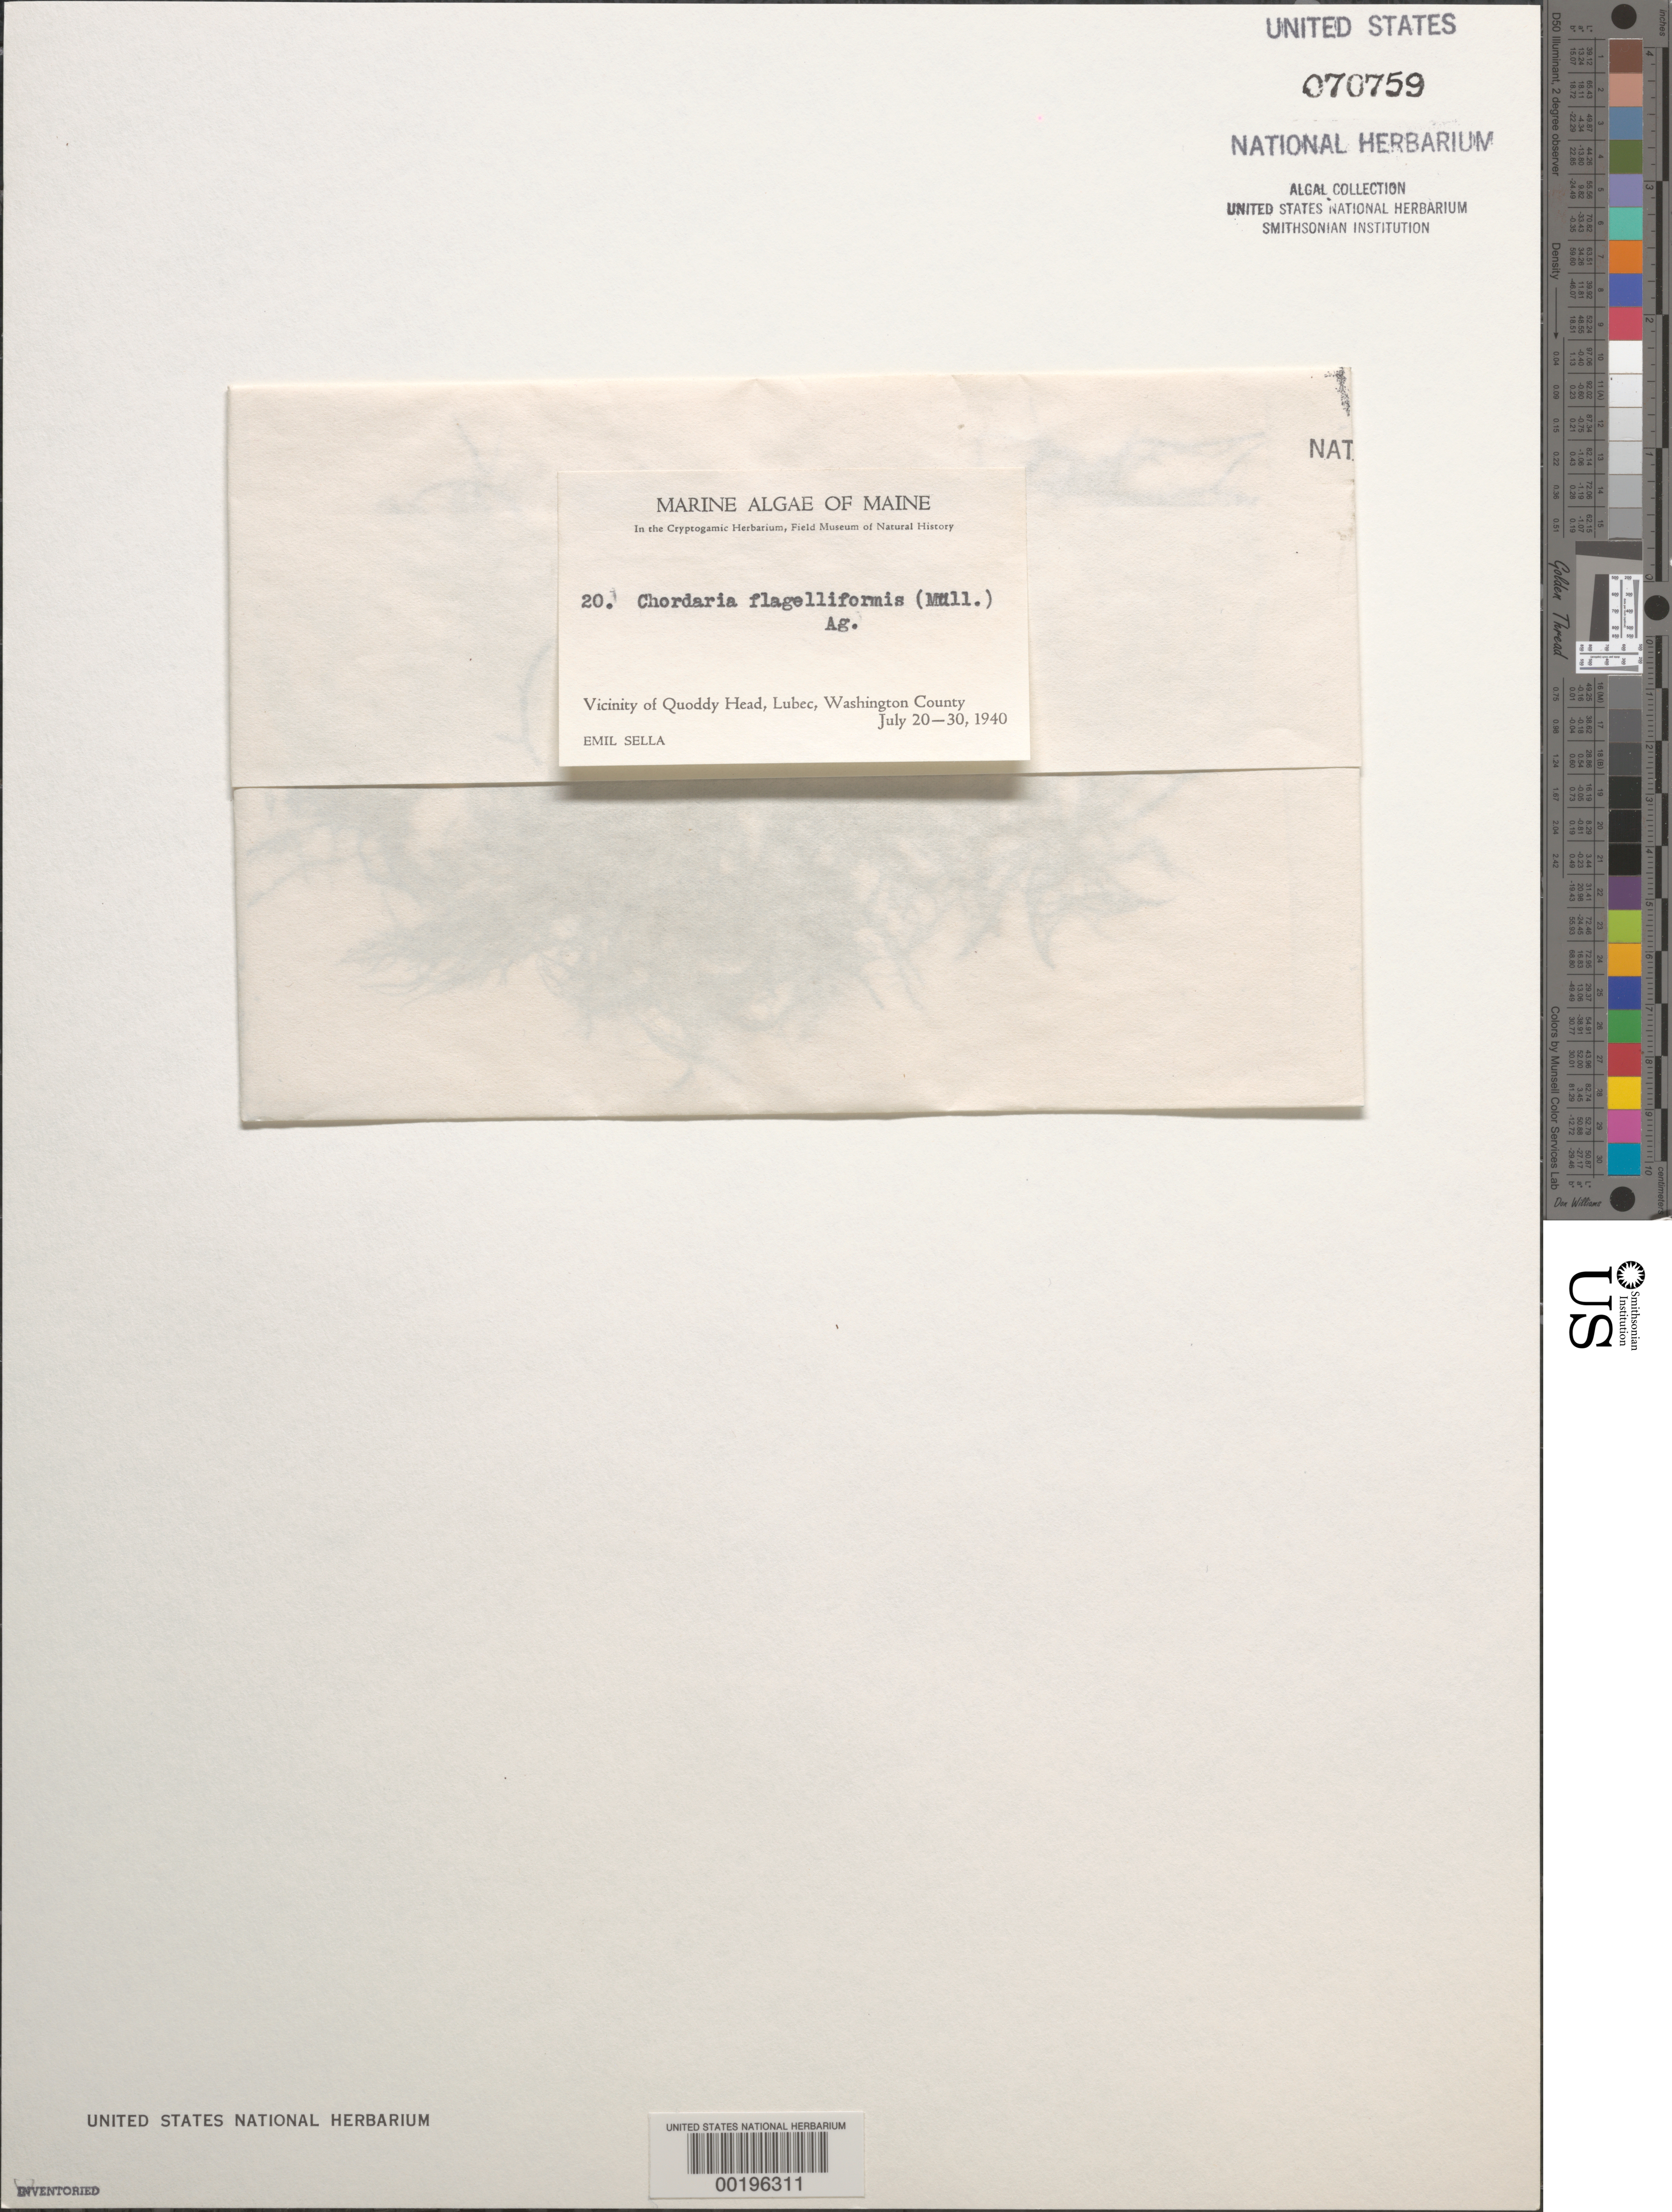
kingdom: Chromista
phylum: Ochrophyta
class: Phaeophyceae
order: Ectocarpales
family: Chordariaceae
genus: Chordaria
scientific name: Chordaria flagelliformis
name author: (Hudson) Grev.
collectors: E. Sella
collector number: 20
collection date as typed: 20 Jul 1940 TO 30 Jul 1940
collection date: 1940-07-20/1940-07-30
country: United States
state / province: Maine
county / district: Washington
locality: Lubec, Quoddy Head area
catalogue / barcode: US 70759